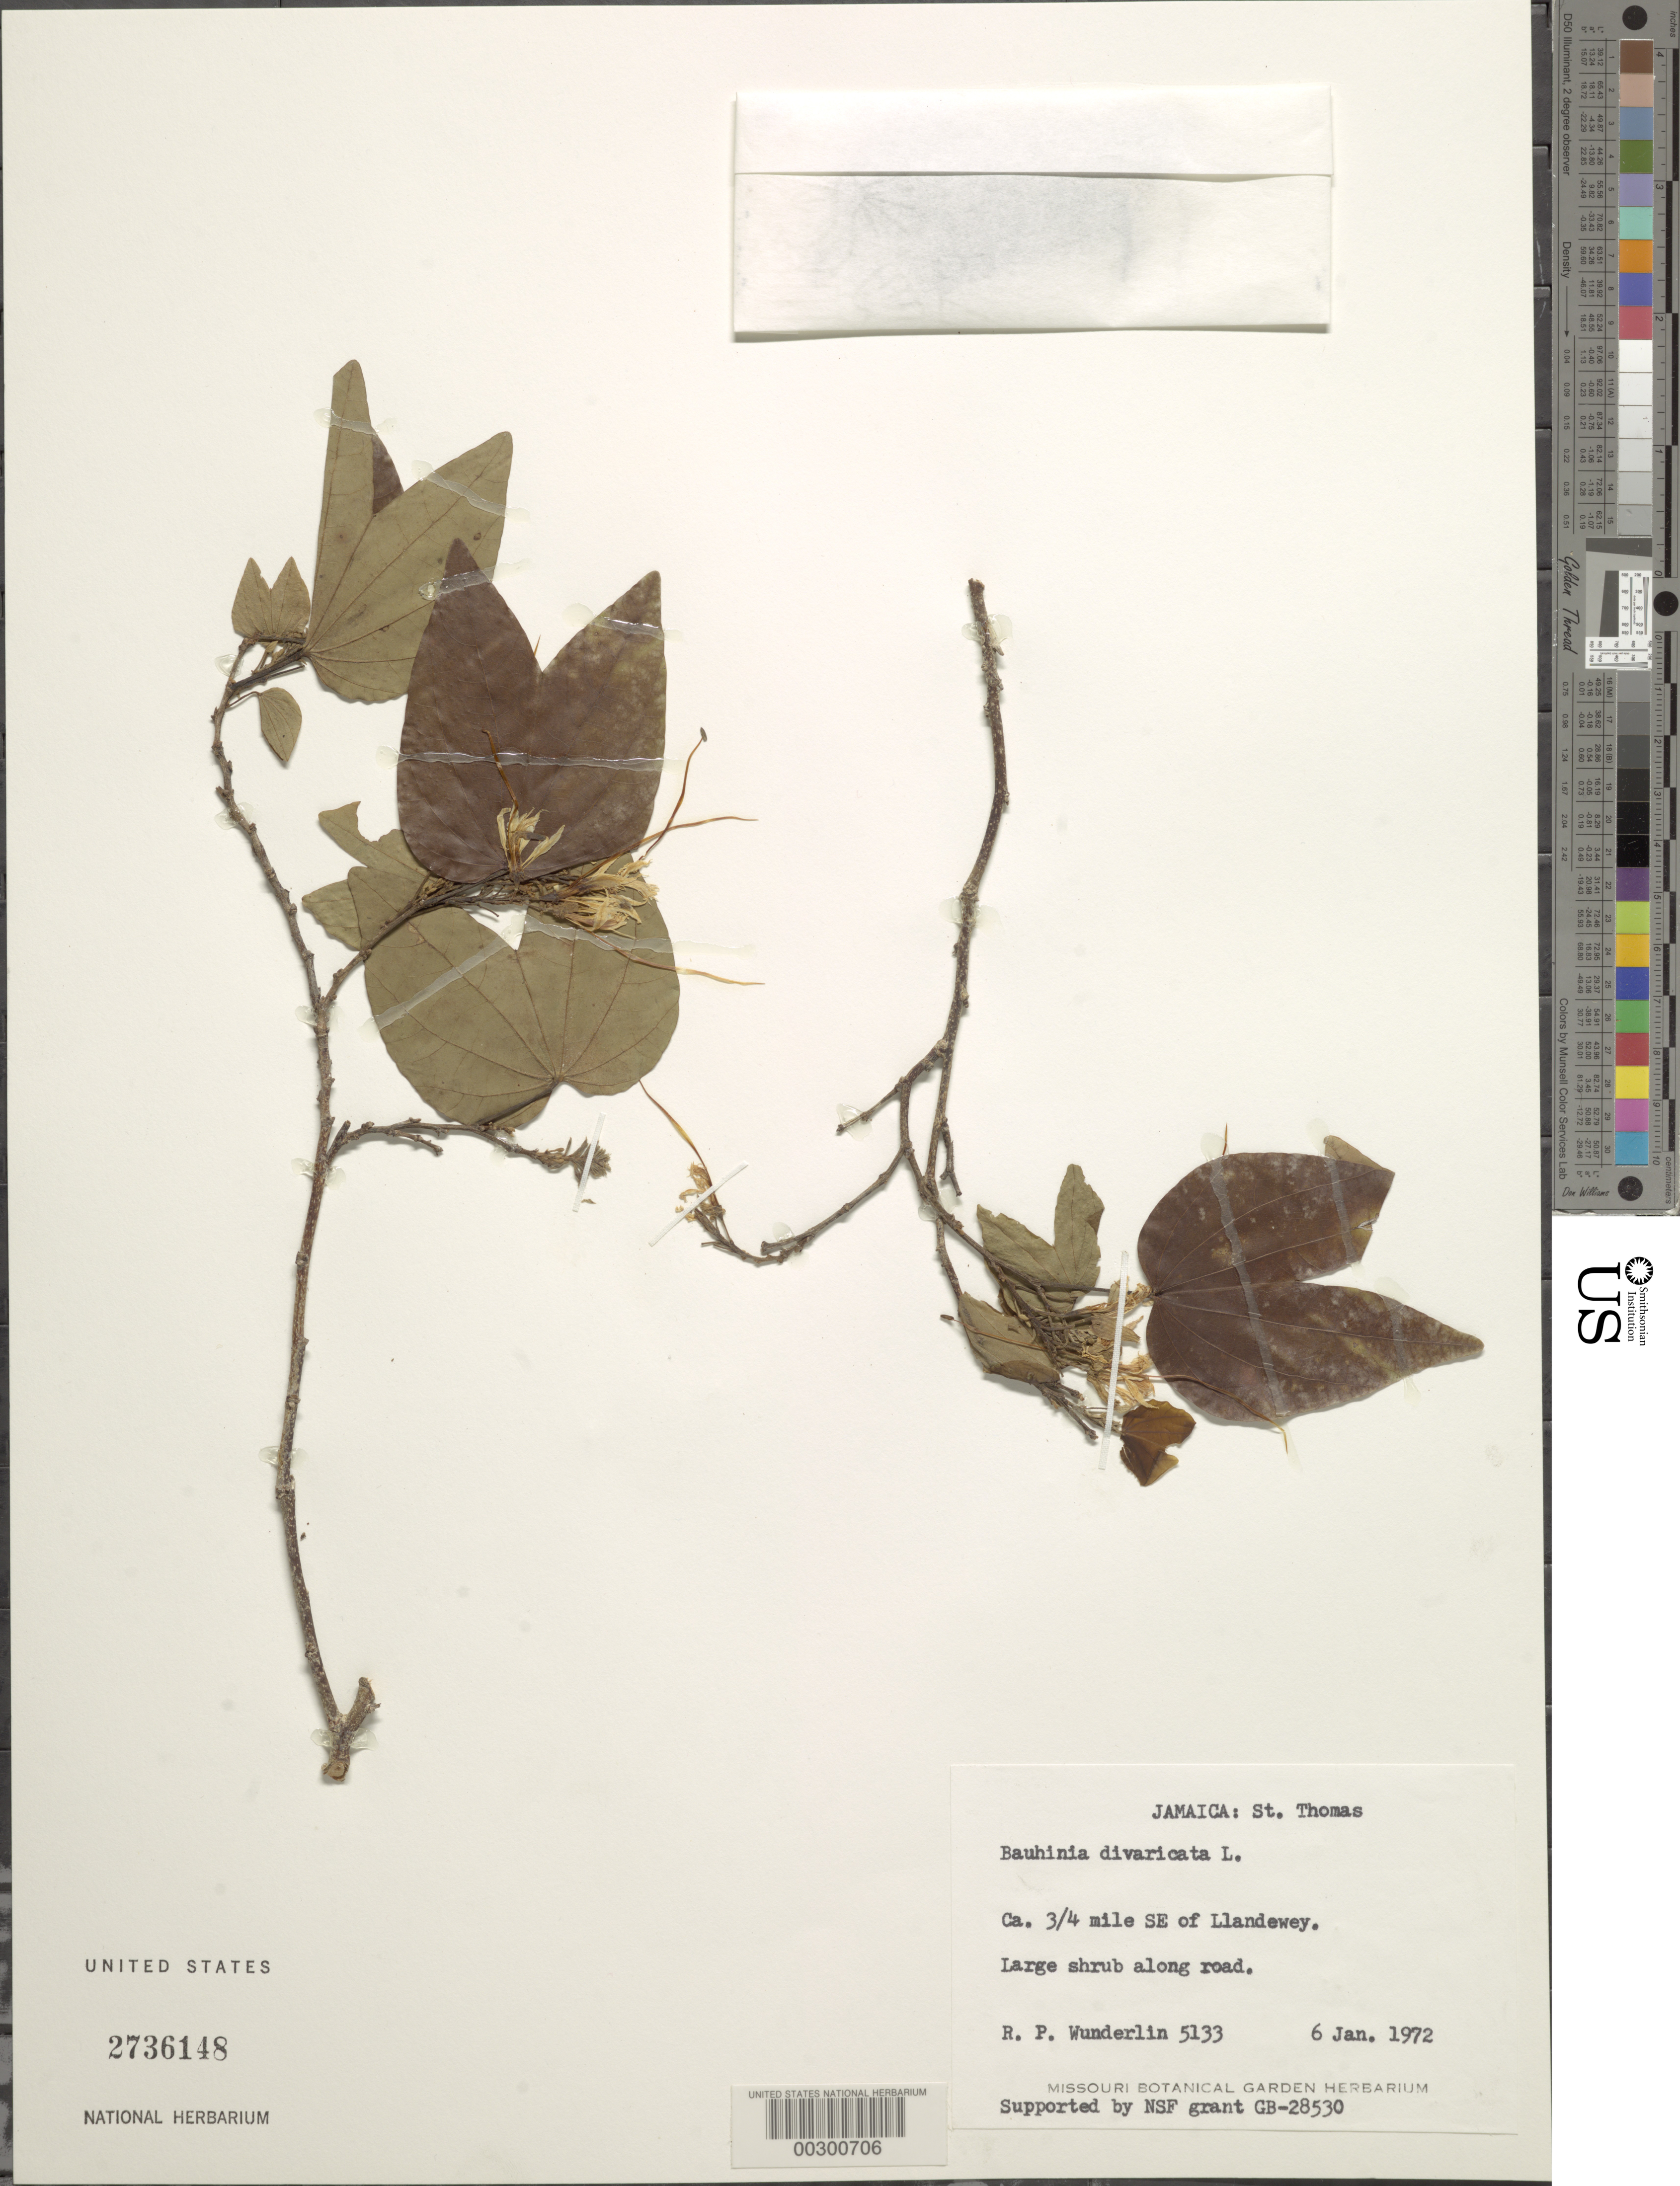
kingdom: Plantae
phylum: Tracheophyta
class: Magnoliopsida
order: Fabales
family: Fabaceae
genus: Bauhinia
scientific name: Bauhinia divaricata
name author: L.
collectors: R. P. Wunderlin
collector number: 5133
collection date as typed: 06 Jan 1972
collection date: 1972-01-06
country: Jamaica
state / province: Saint Thomas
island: Greater Antilles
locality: Ca 3/4 mi se of llandewey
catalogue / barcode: US 2736148